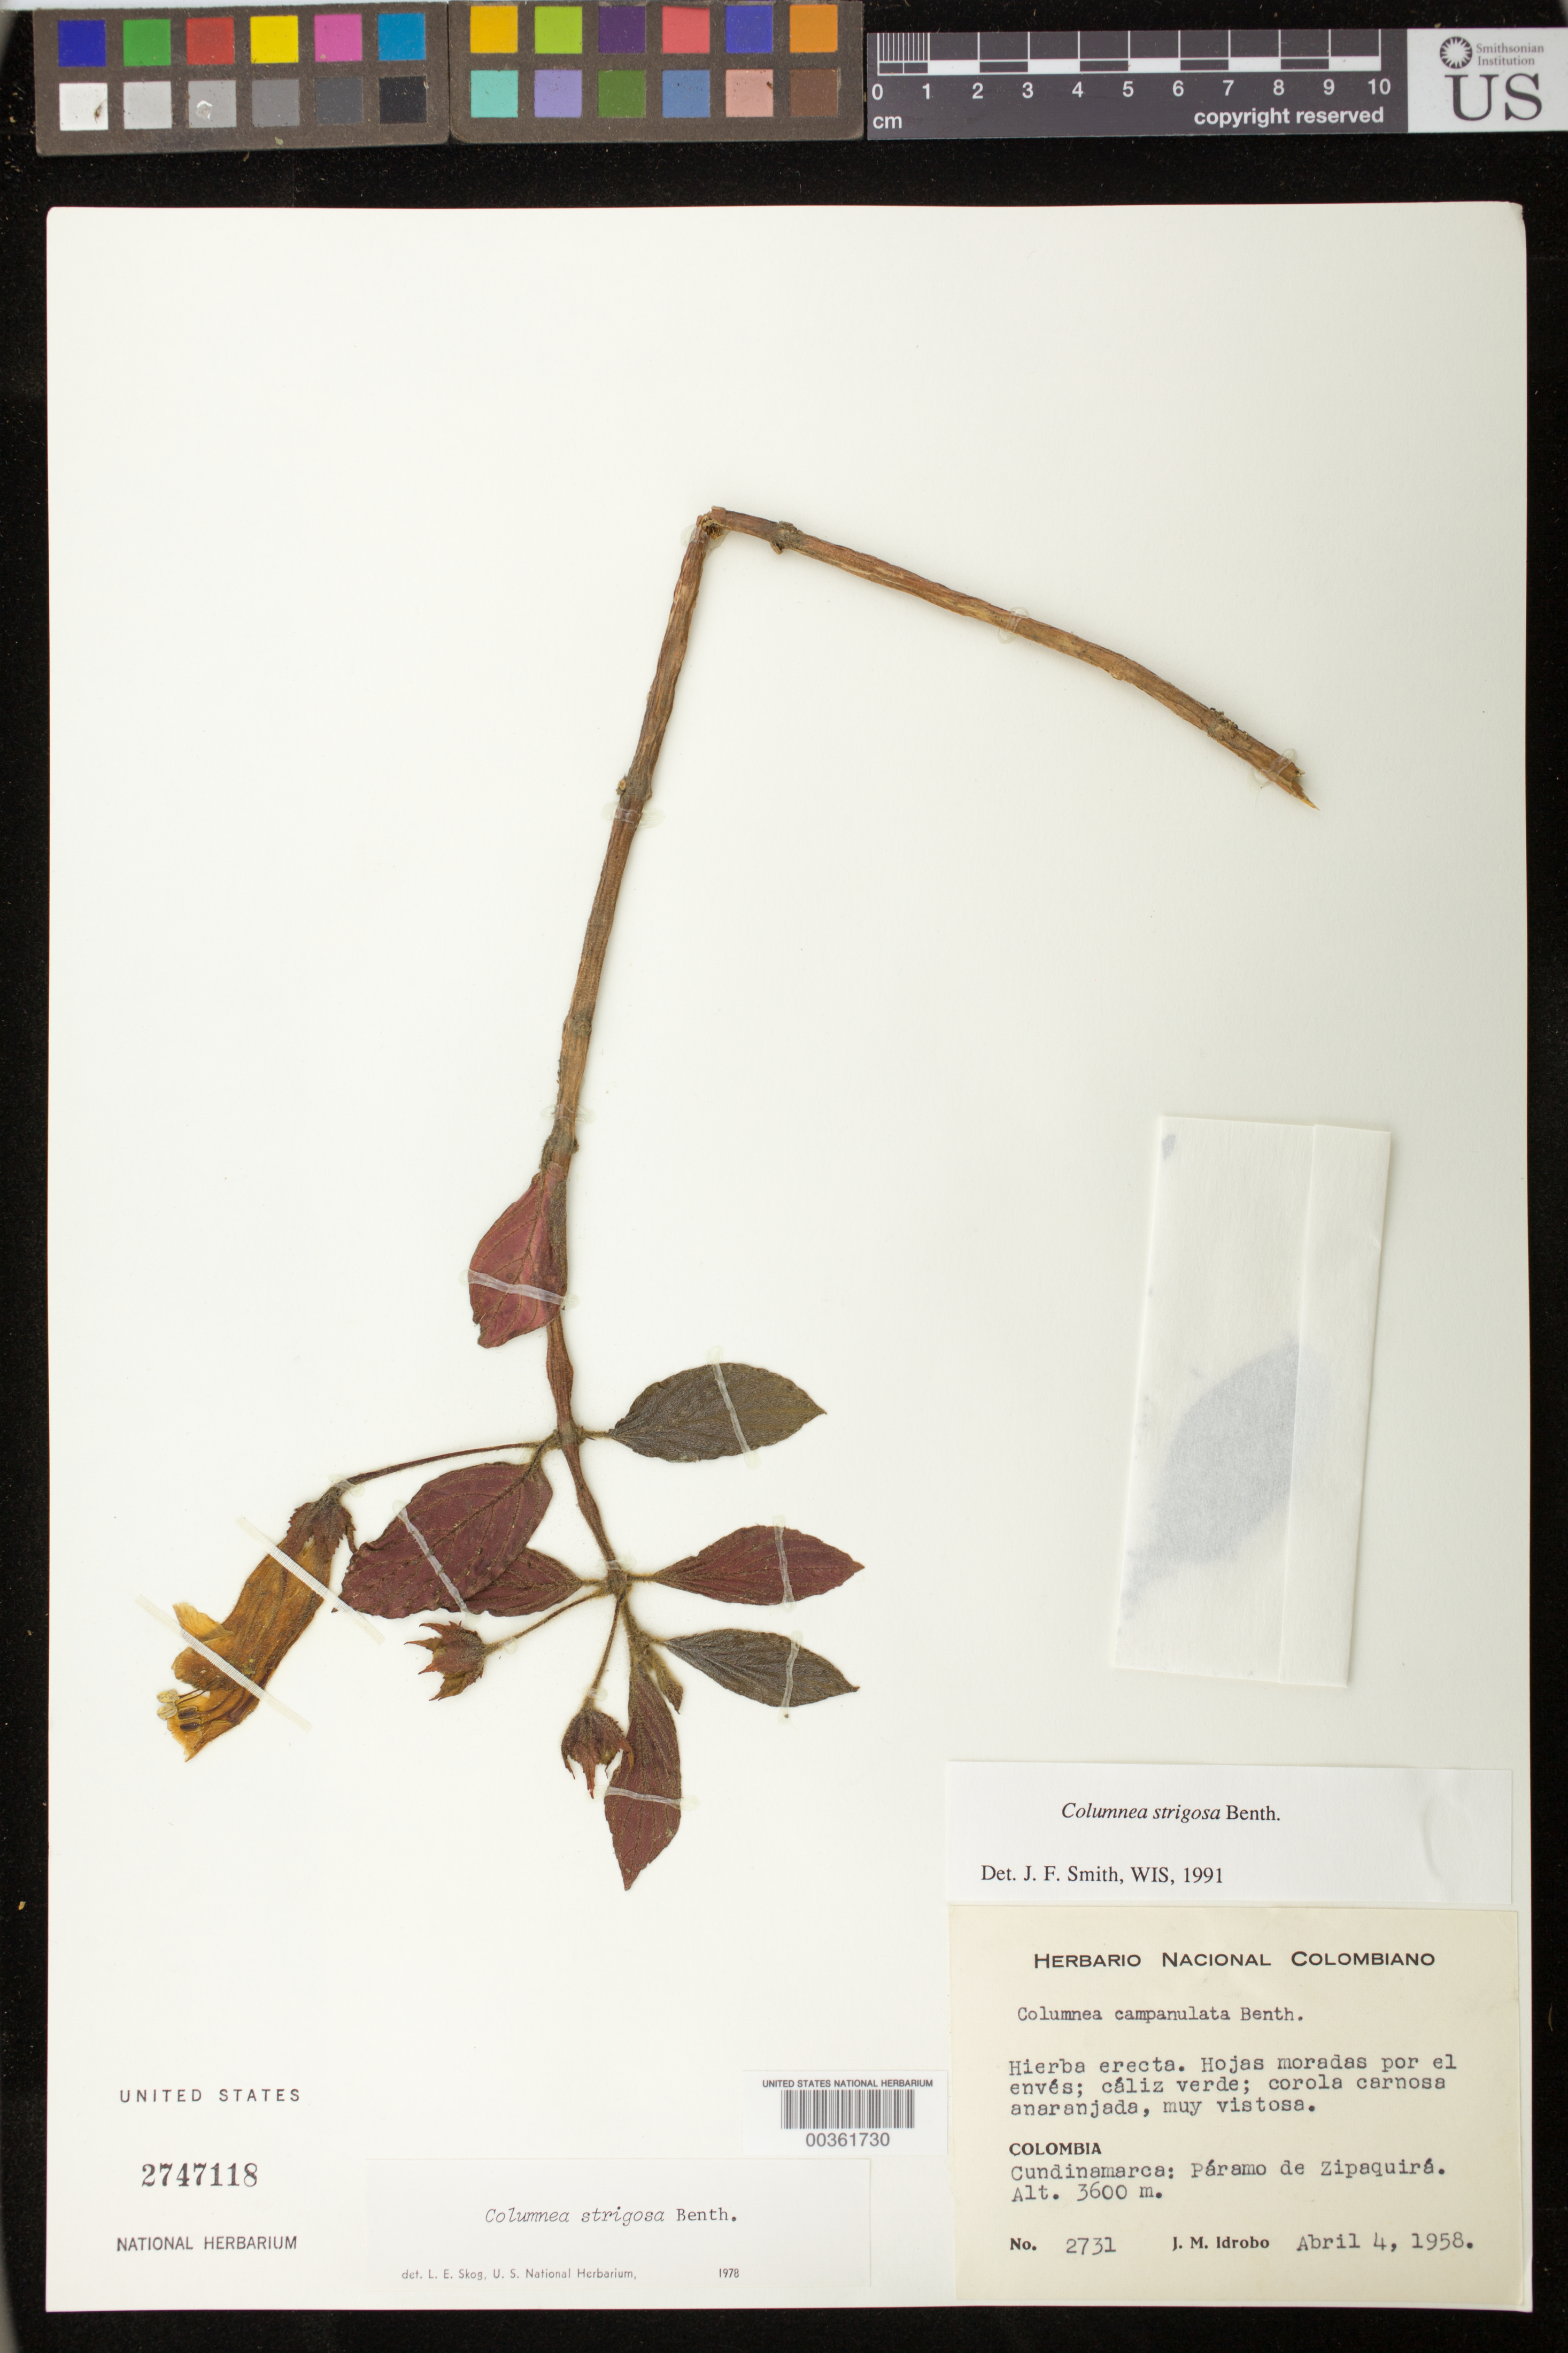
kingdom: Plantae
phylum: Tracheophyta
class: Magnoliopsida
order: Lamiales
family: Gesneriaceae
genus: Columnea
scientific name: Columnea strigosa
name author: Benth.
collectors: J. M. Idrobo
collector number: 2731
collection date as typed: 04 Apr 1958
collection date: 1958-04-04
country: Colombia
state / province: Cundinamarca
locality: Paramo de Zupaquira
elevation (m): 3600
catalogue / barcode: US 2747118